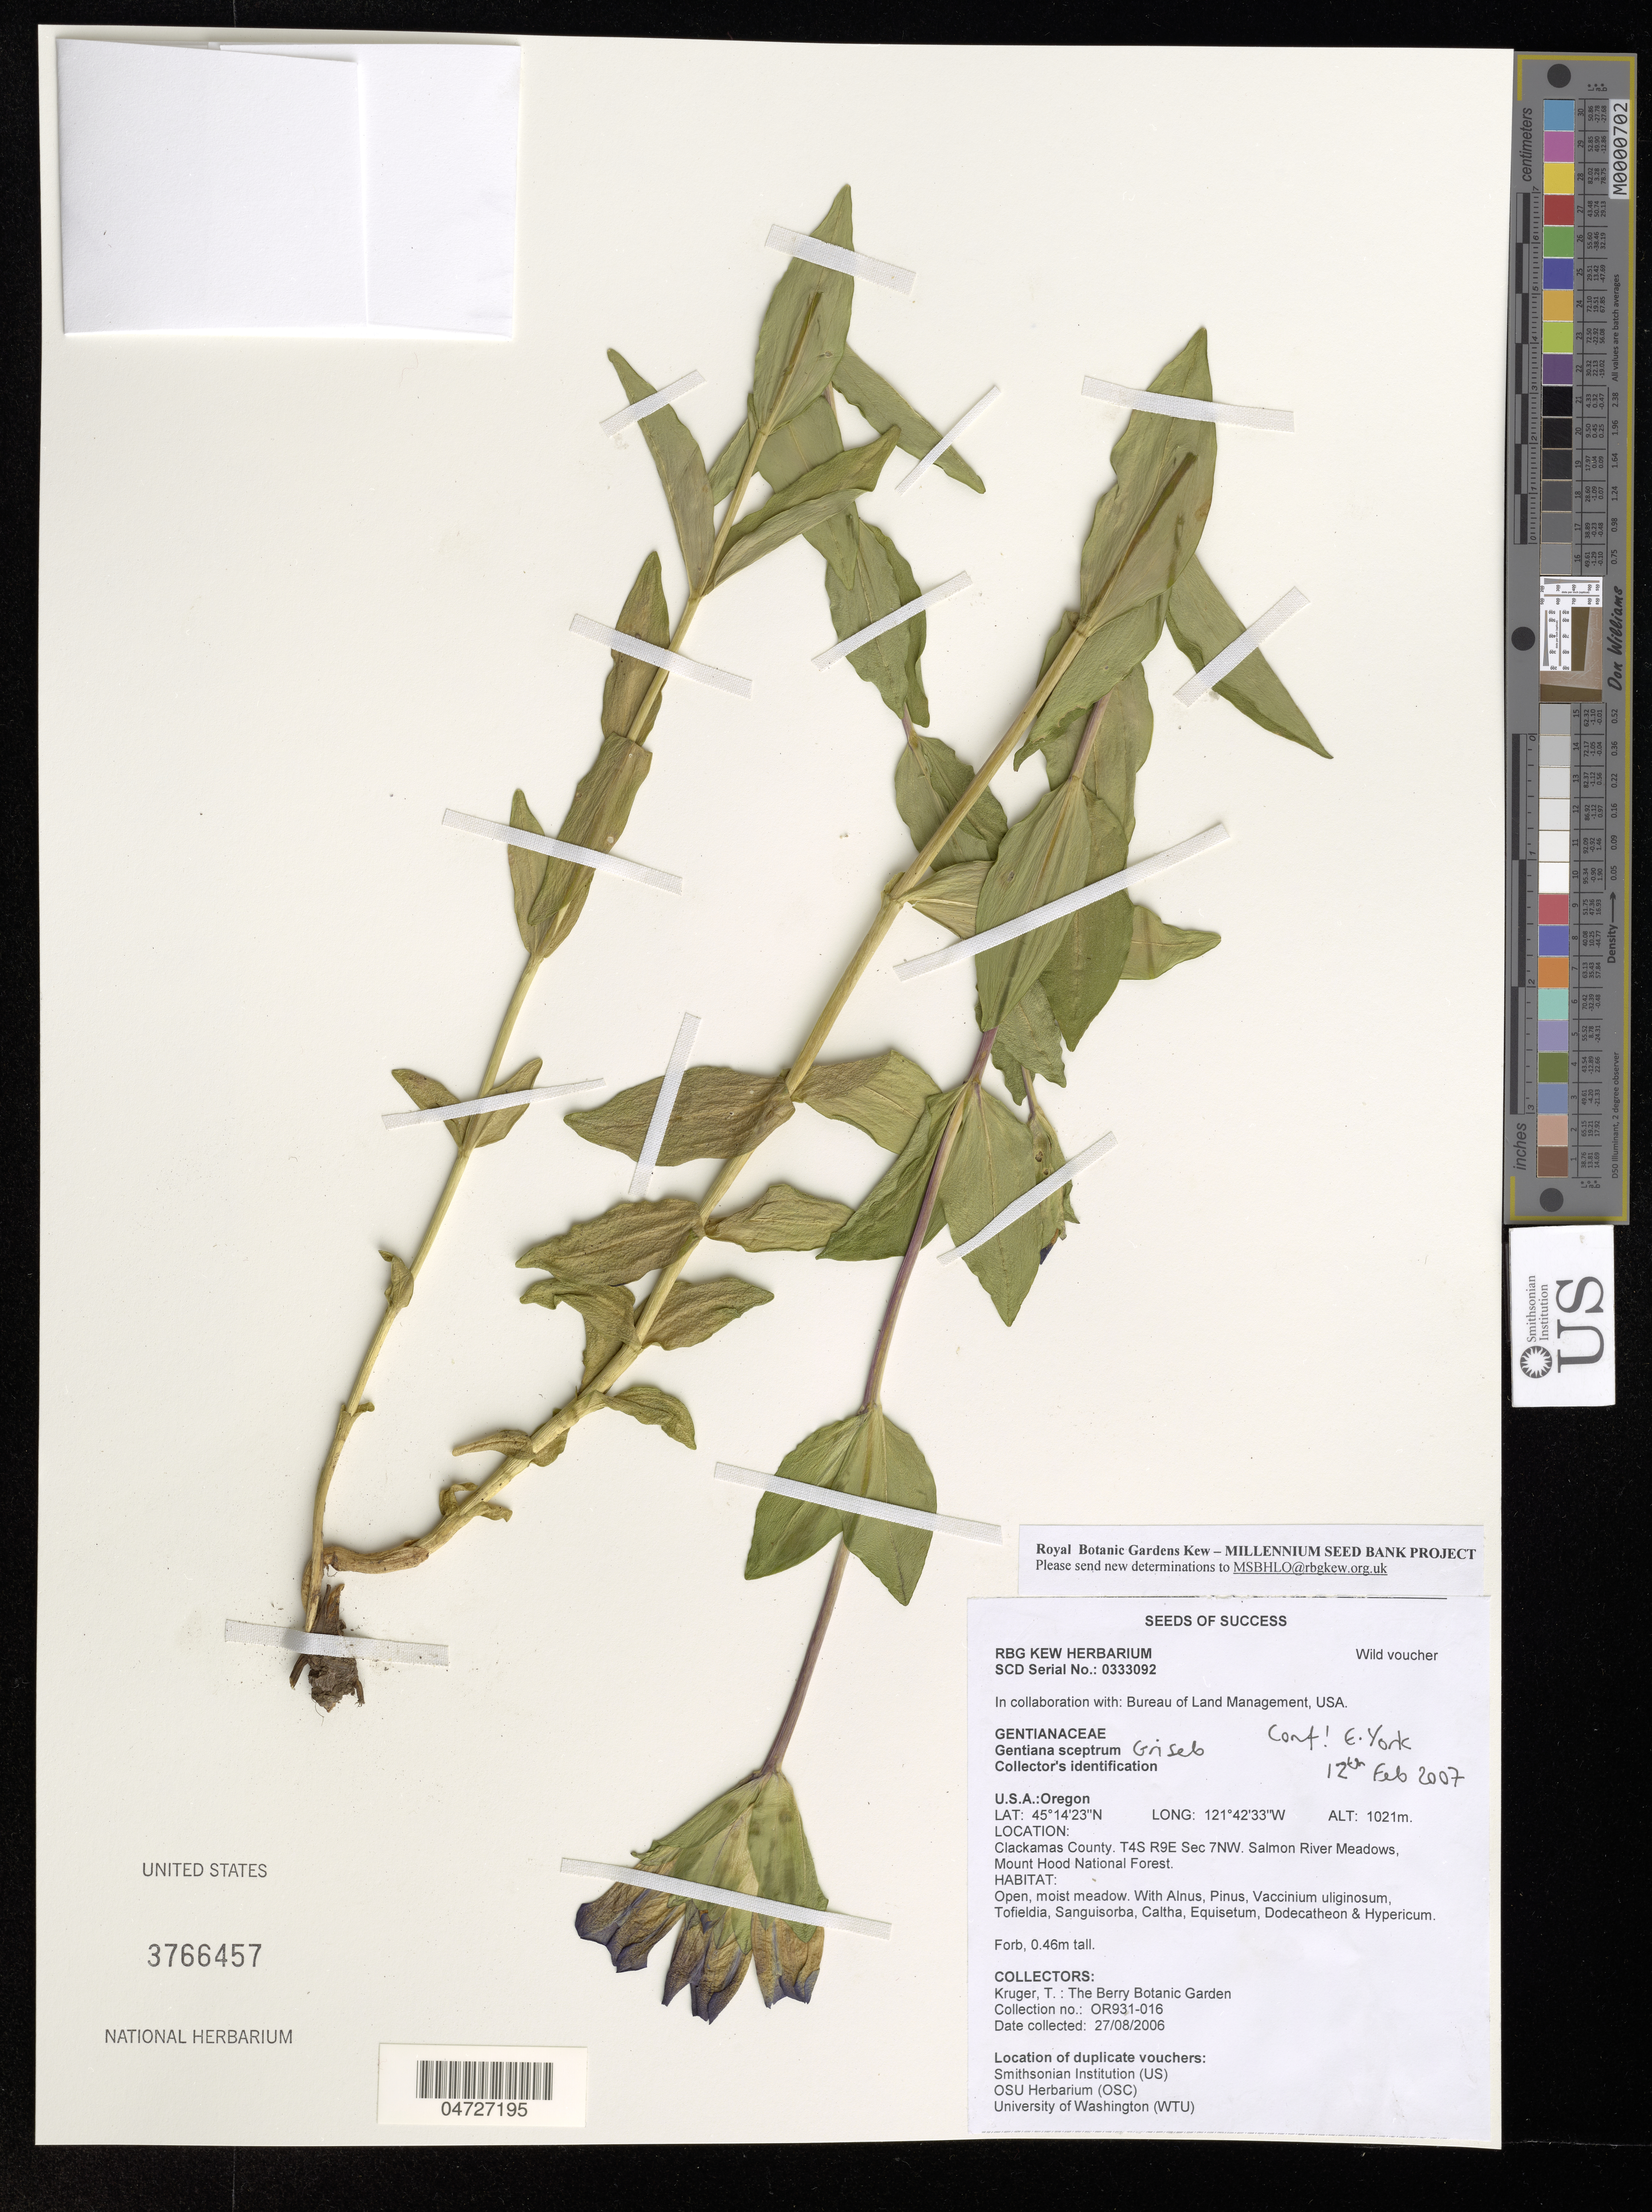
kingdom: Plantae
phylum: Tracheophyta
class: Magnoliopsida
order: Gentianales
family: Gentianaceae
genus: Gentiana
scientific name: Gentiana sceptrum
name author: Griseb.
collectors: A. M. Kruger R.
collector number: OR931-016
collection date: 2006-08-27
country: United States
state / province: Oregon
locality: Clackamas County. T4S R9E Sec 7NW. Salmon River Meadows, Mount Hood National Forest.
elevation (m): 1021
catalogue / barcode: US 3766457